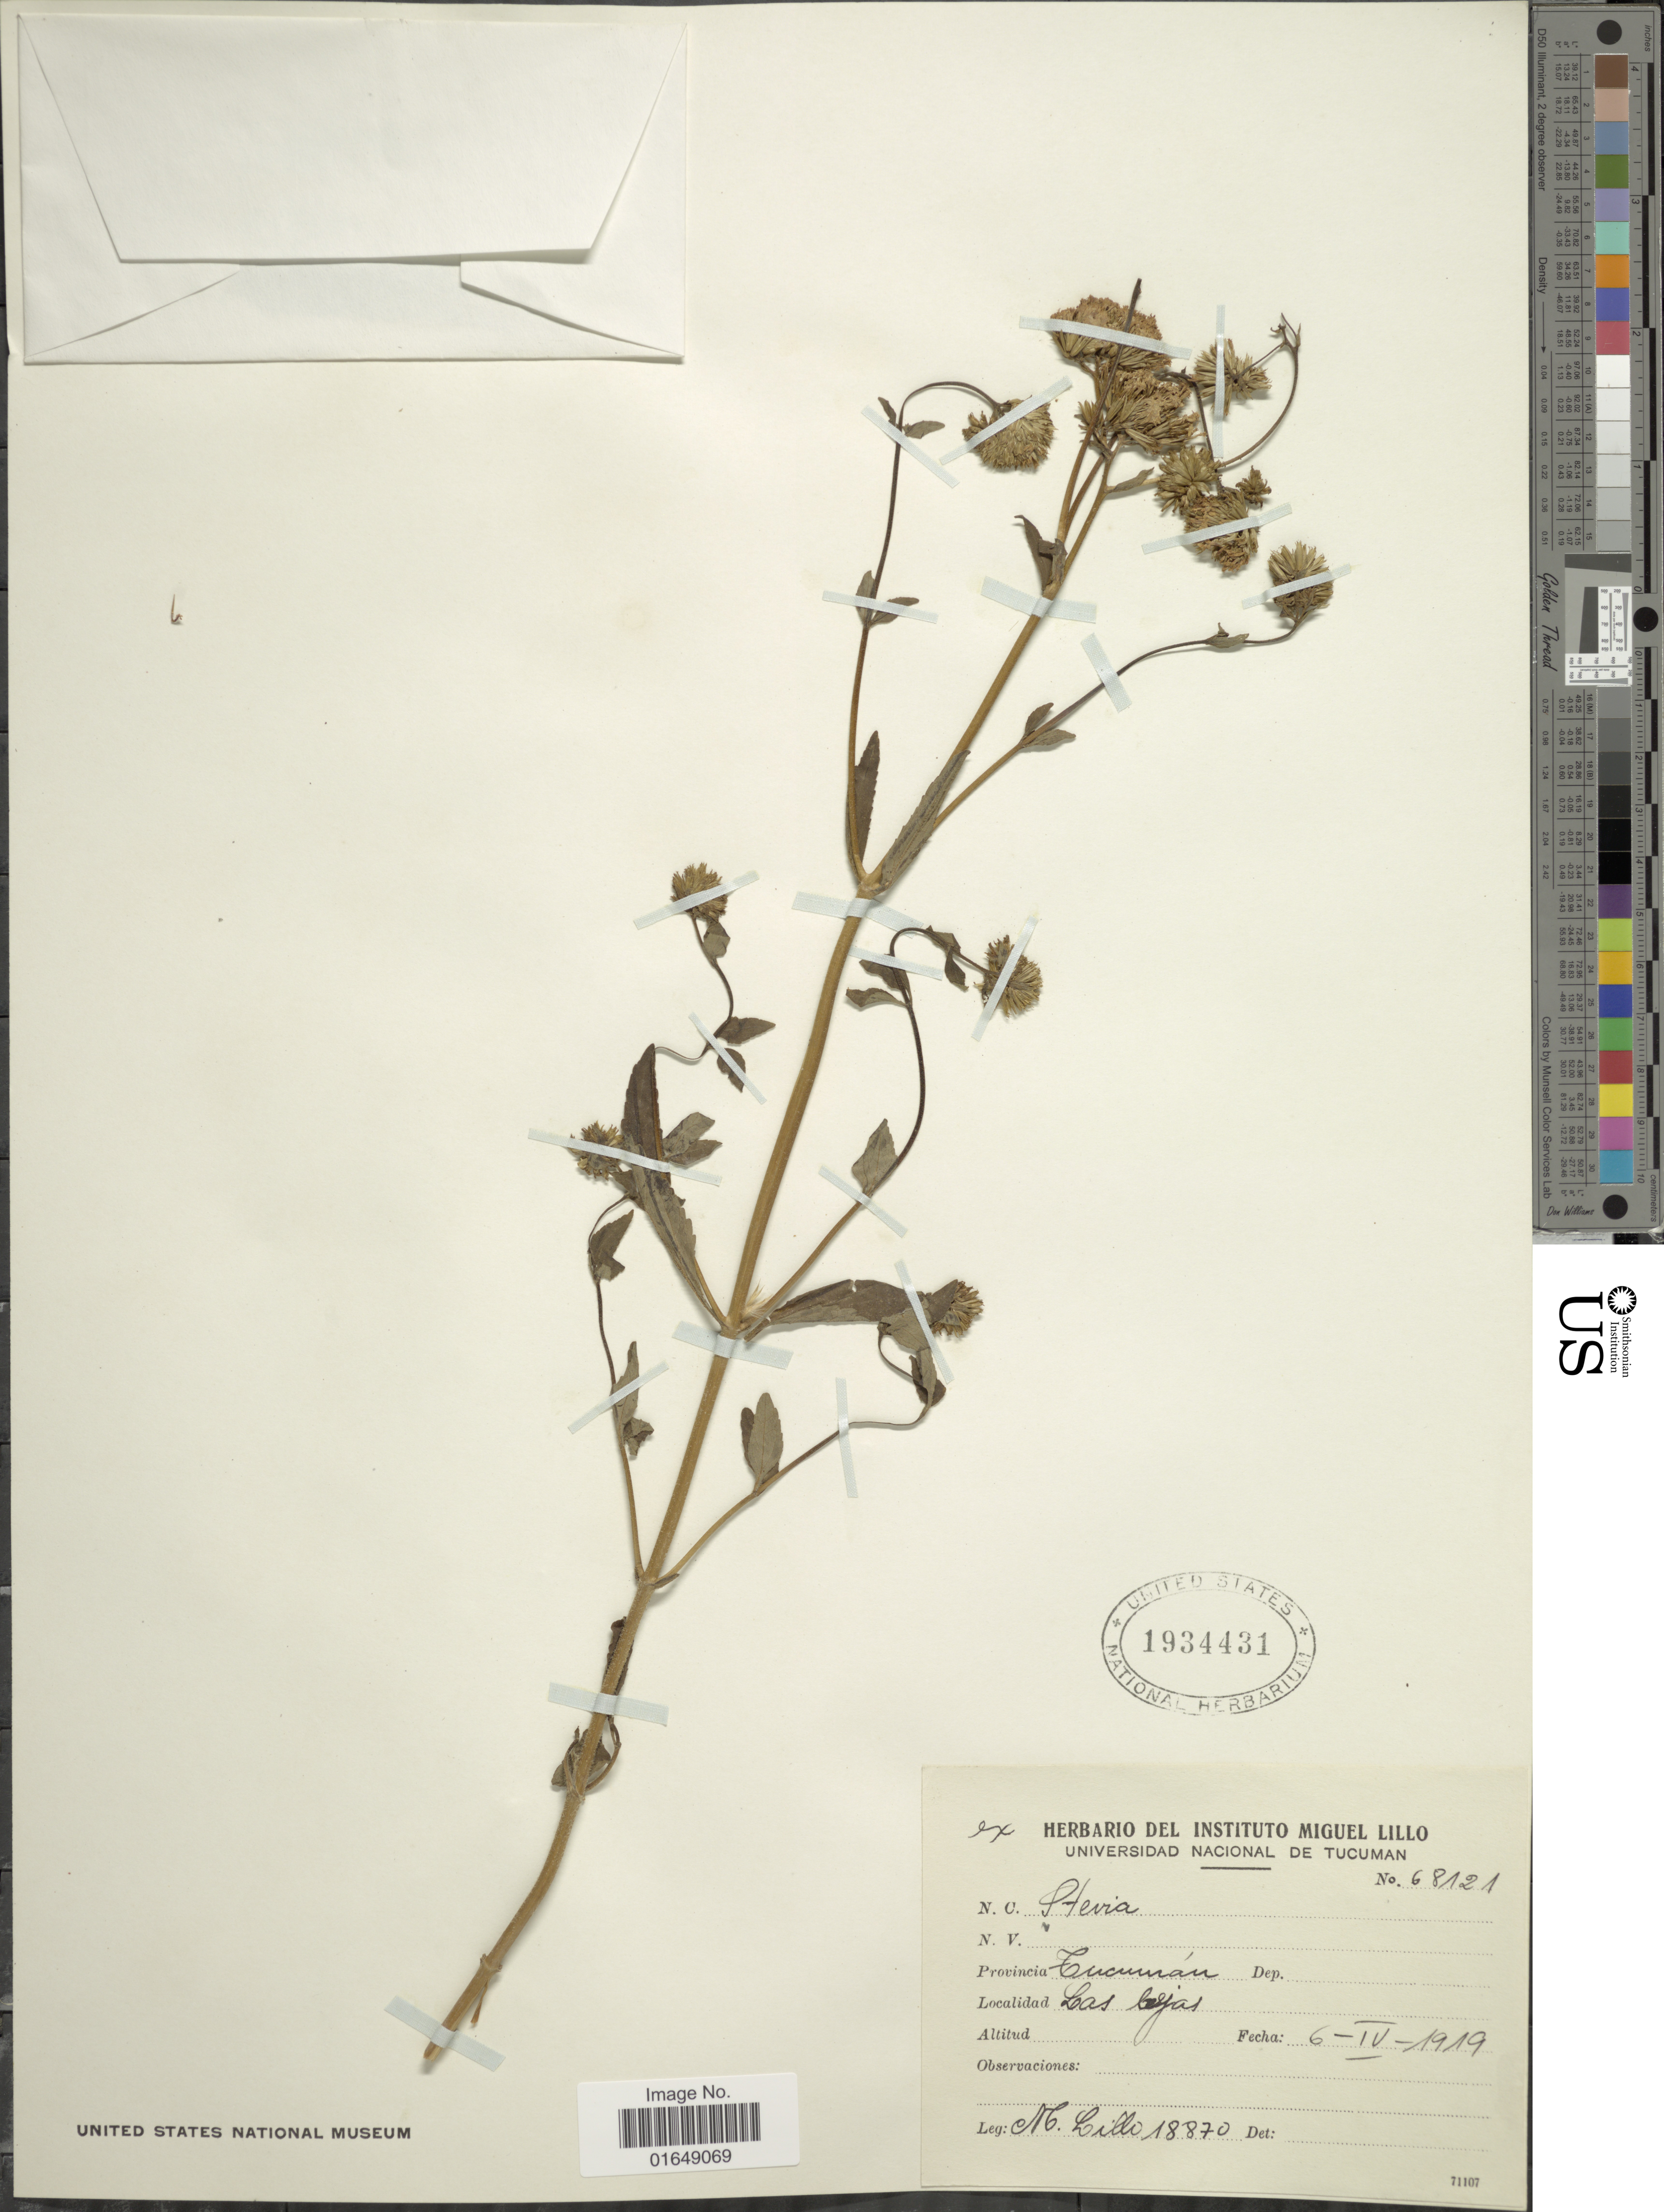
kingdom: Plantae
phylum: Tracheophyta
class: Magnoliopsida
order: Asterales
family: Asteraceae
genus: Stevia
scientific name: Stevia sp.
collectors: M. Lillo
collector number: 18870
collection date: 1919-04-06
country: Argentina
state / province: Tucuman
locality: Las Cejas.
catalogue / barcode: US 1934431